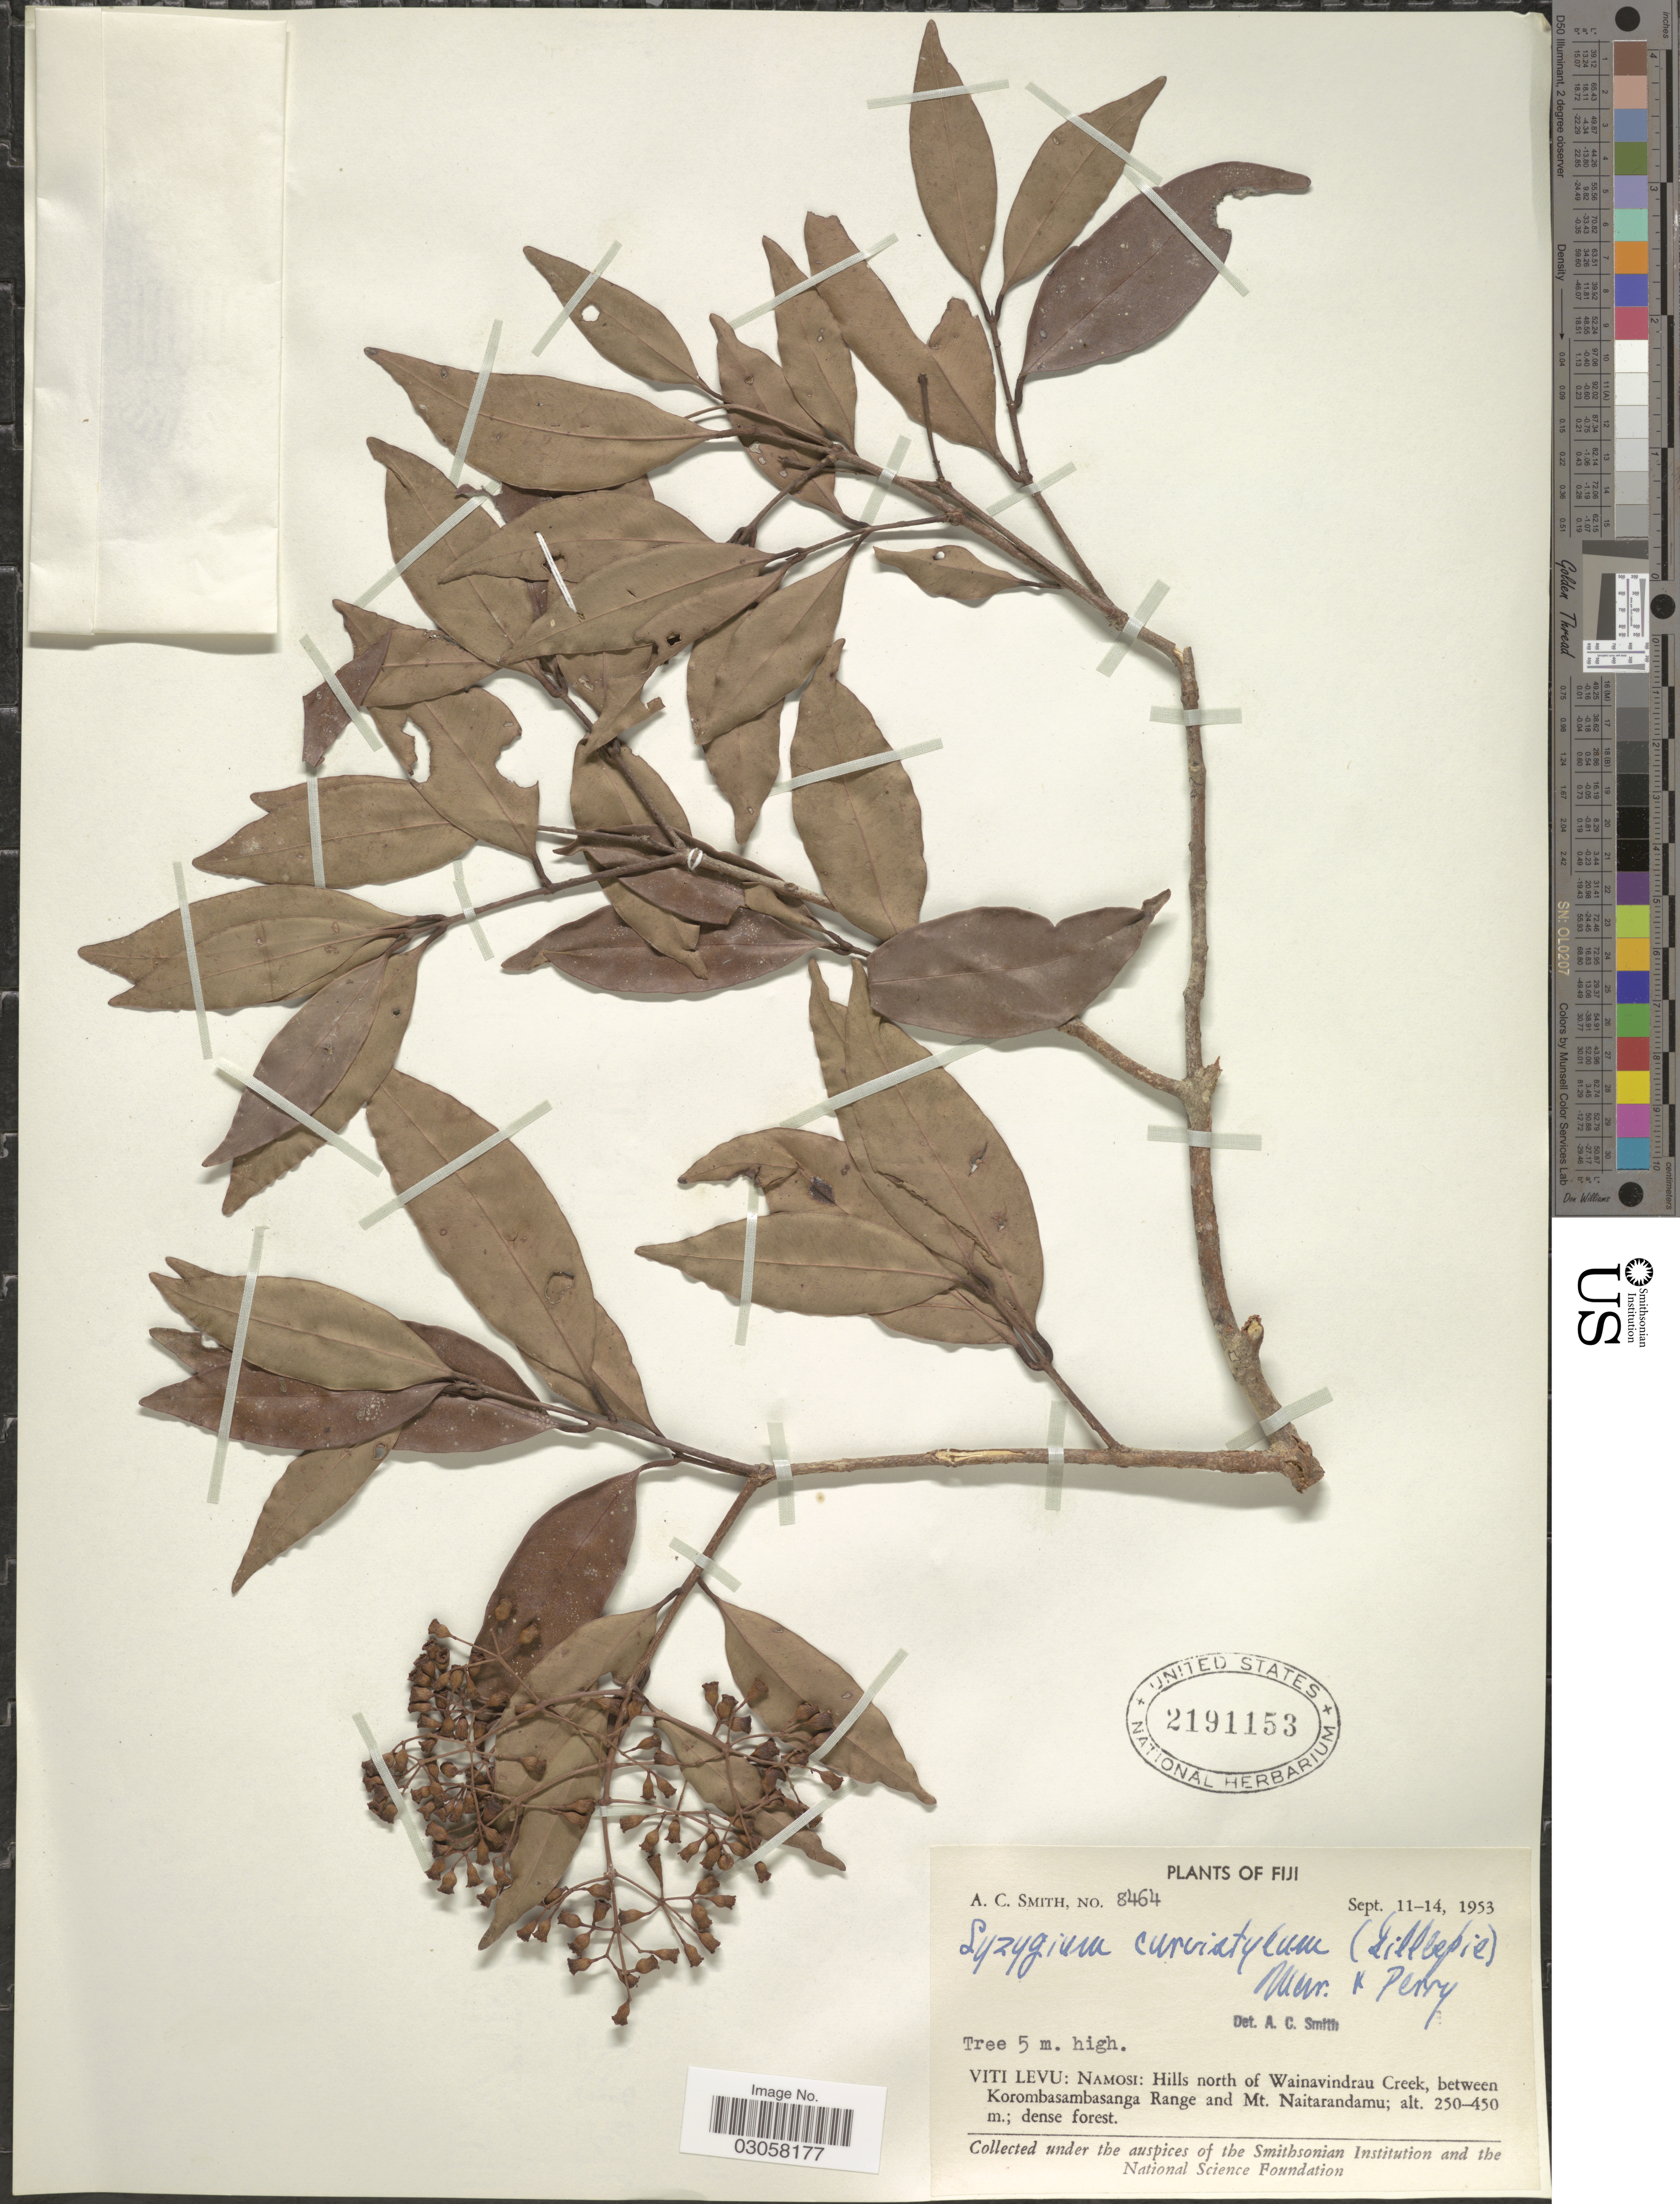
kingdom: Plantae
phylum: Tracheophyta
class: Magnoliopsida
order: Myrtales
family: Myrtaceae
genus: Syzygium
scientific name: Syzygium curvistylum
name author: (Gillespie) Merr. & L.M. Perry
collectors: A. C. Smith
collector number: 8464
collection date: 1953-09-11/1953-09-14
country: Fiji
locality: Viti Levu: Namosi: Hills north of Wainavindrau Creek, between Korombasambasanga Range and Mt. Naitarandamu.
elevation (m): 250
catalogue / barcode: US 2191153